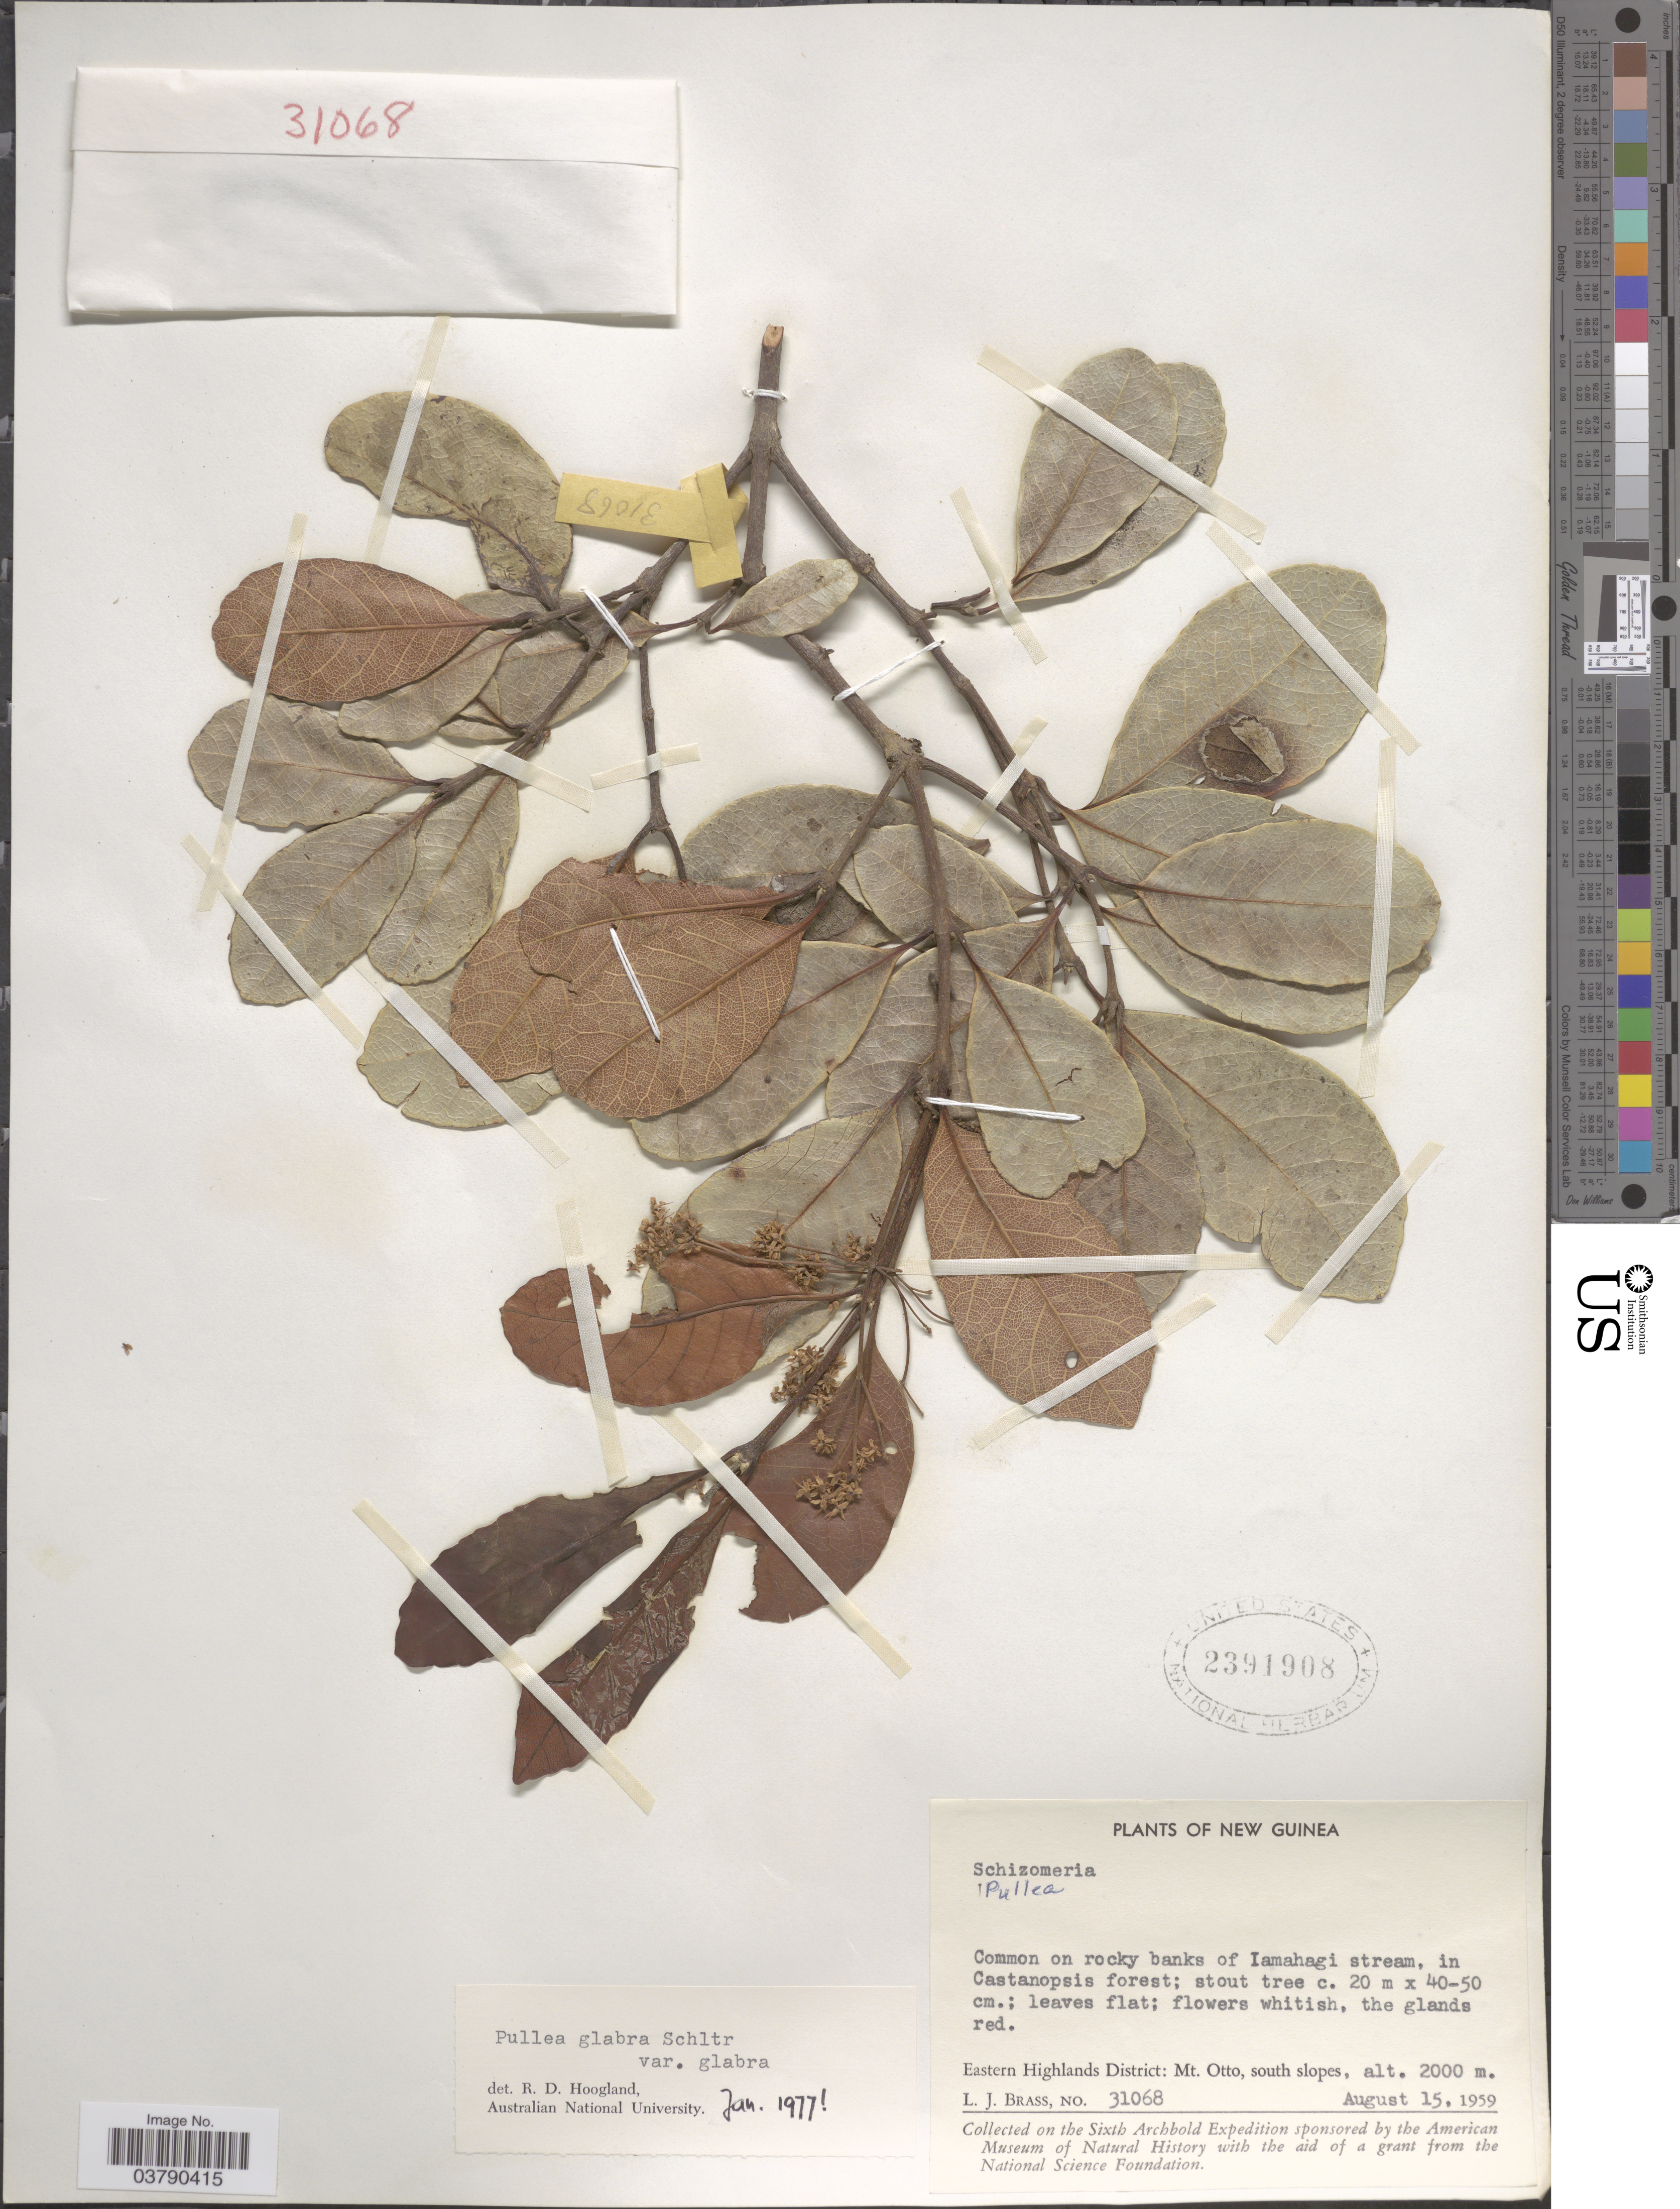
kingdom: Plantae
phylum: Tracheophyta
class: Magnoliopsida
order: Oxalidales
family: Cunoniaceae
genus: Pullea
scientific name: Pullea glabra var. glabra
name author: Schltr.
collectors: L. J. Brass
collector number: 31068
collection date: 1959-08-15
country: Papua New Guinea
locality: New Guinea. Eastern Highlands District: Mt. otto, south slopes.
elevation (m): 2000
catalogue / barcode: US 2391908